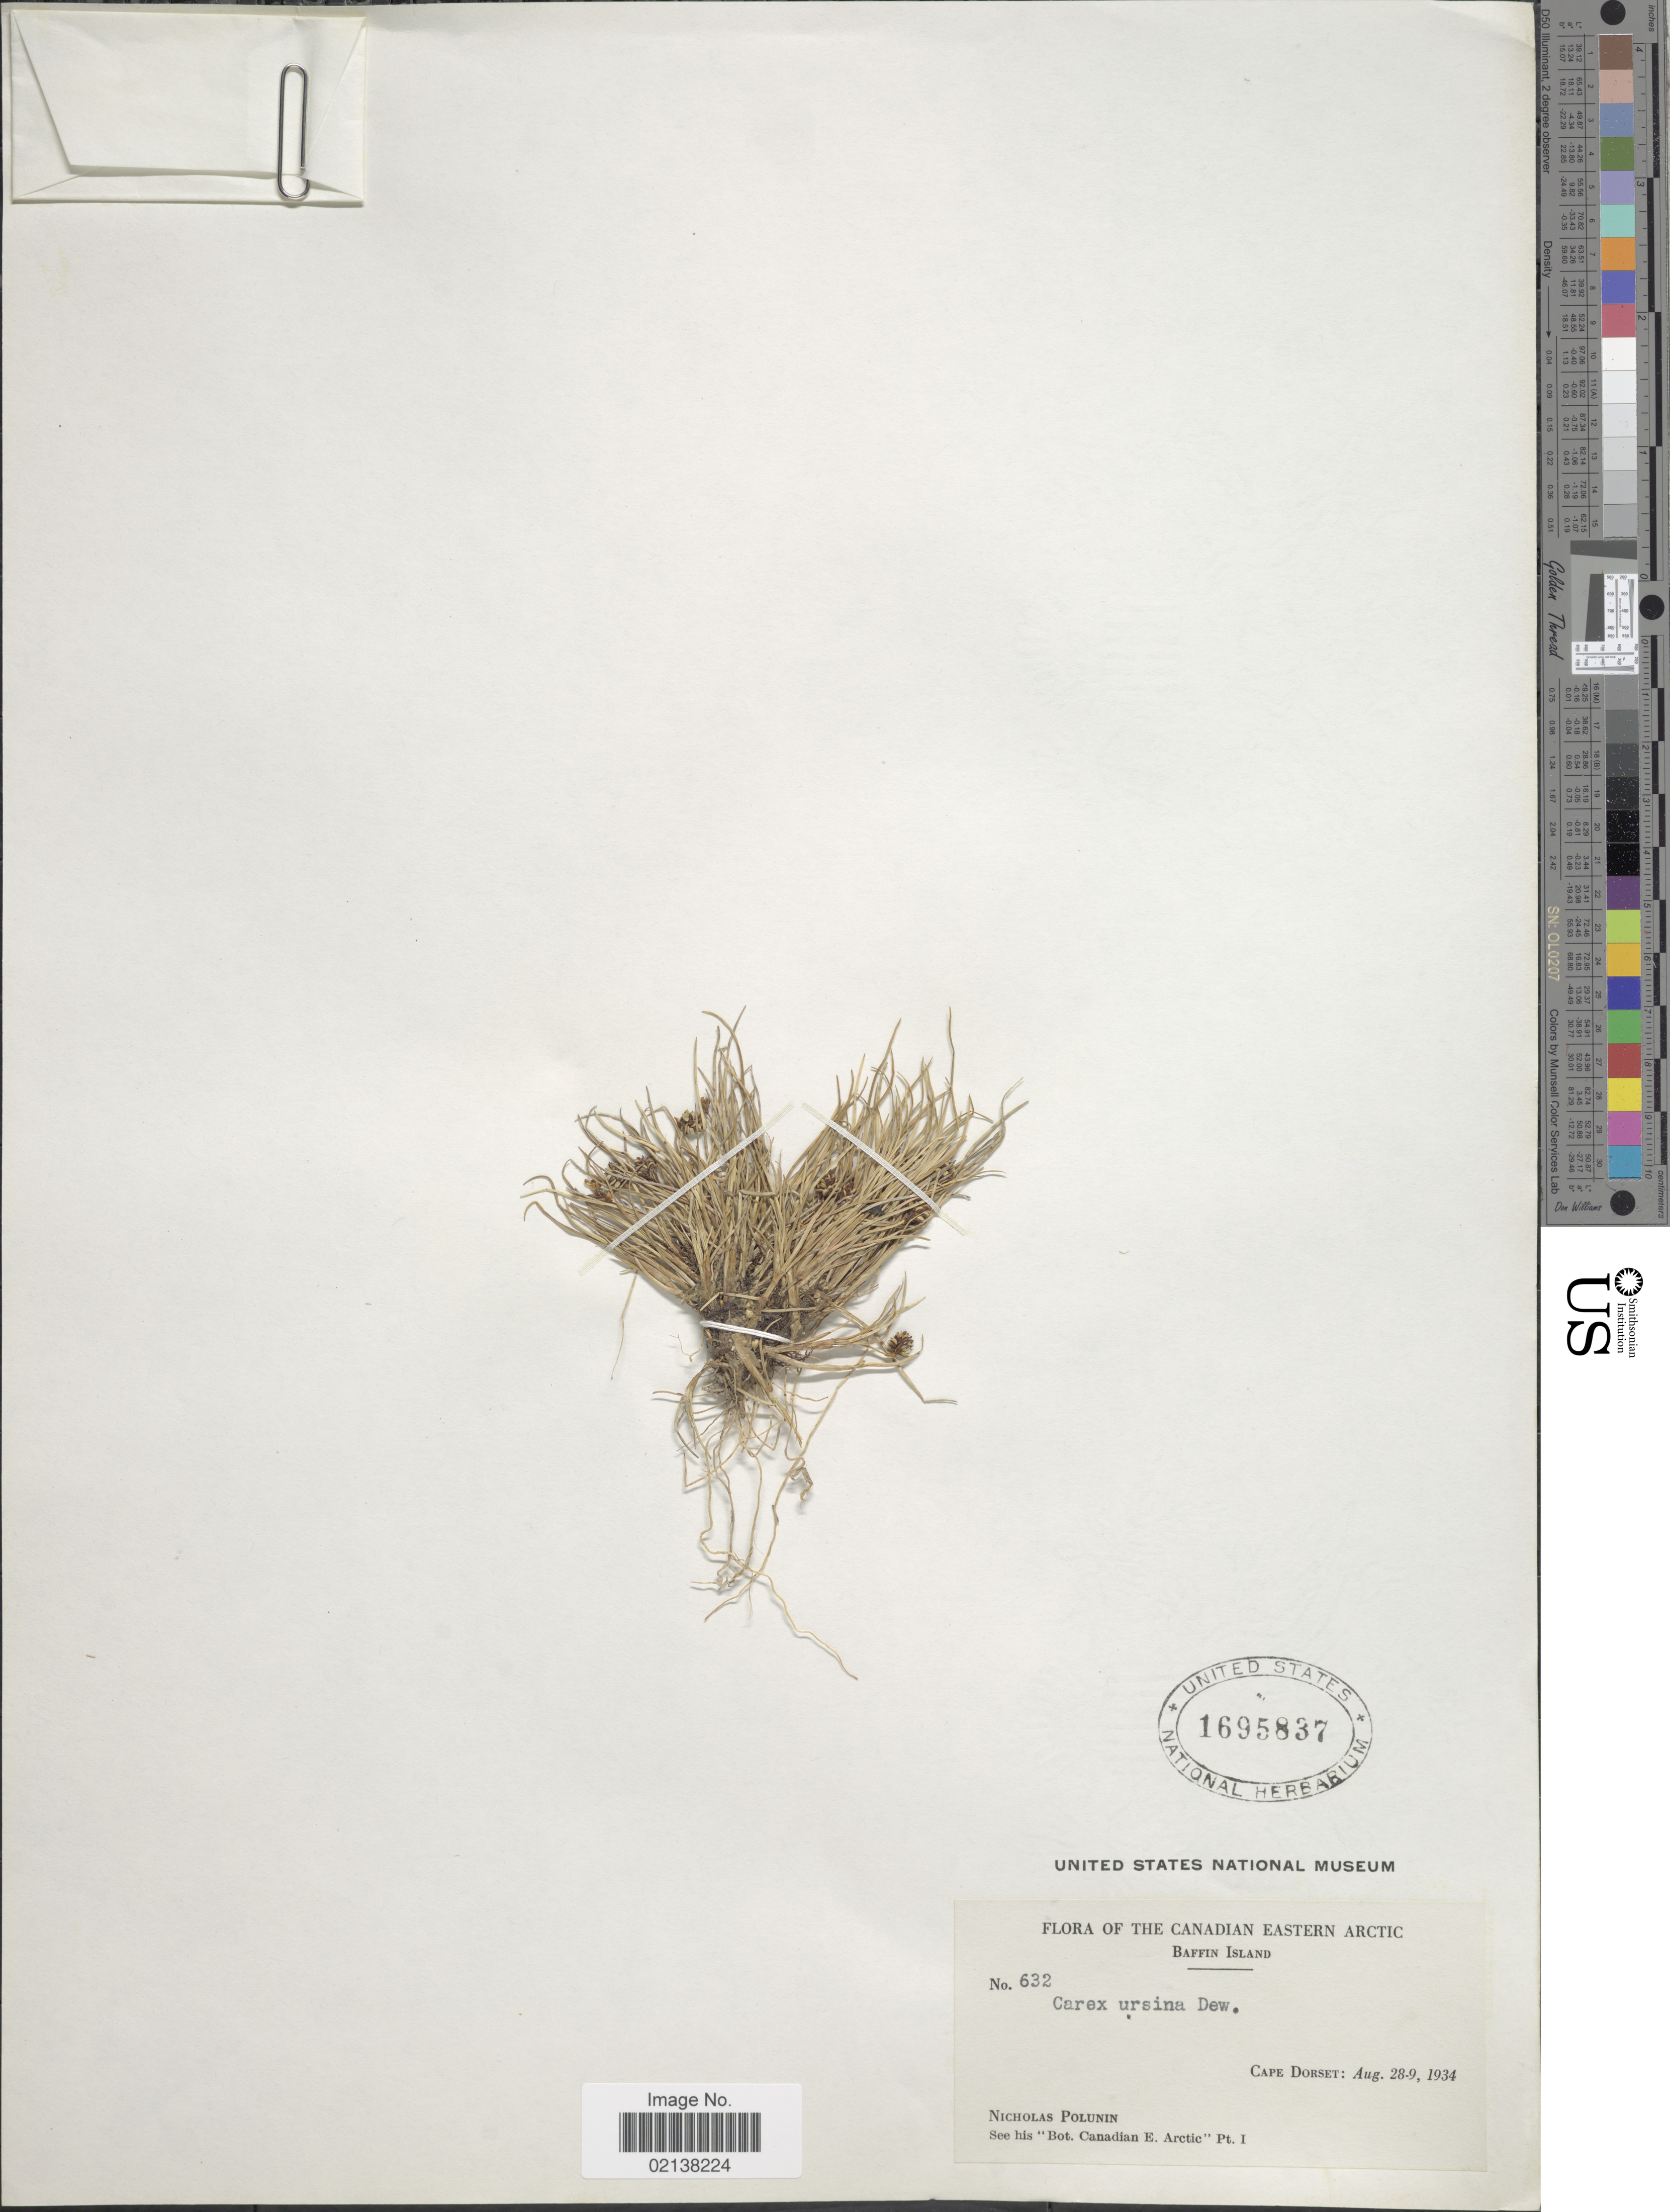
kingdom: Plantae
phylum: Tracheophyta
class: Liliopsida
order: Poales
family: Cyperaceae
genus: Carex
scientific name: Carex ursina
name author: Dewey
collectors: N. V. Polunin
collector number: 632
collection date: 1934-08-09/1934-08-28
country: Canada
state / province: Nunavut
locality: Canadian Eastern Arctic. Baffin Island. Cape Dorset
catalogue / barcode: US 1695837